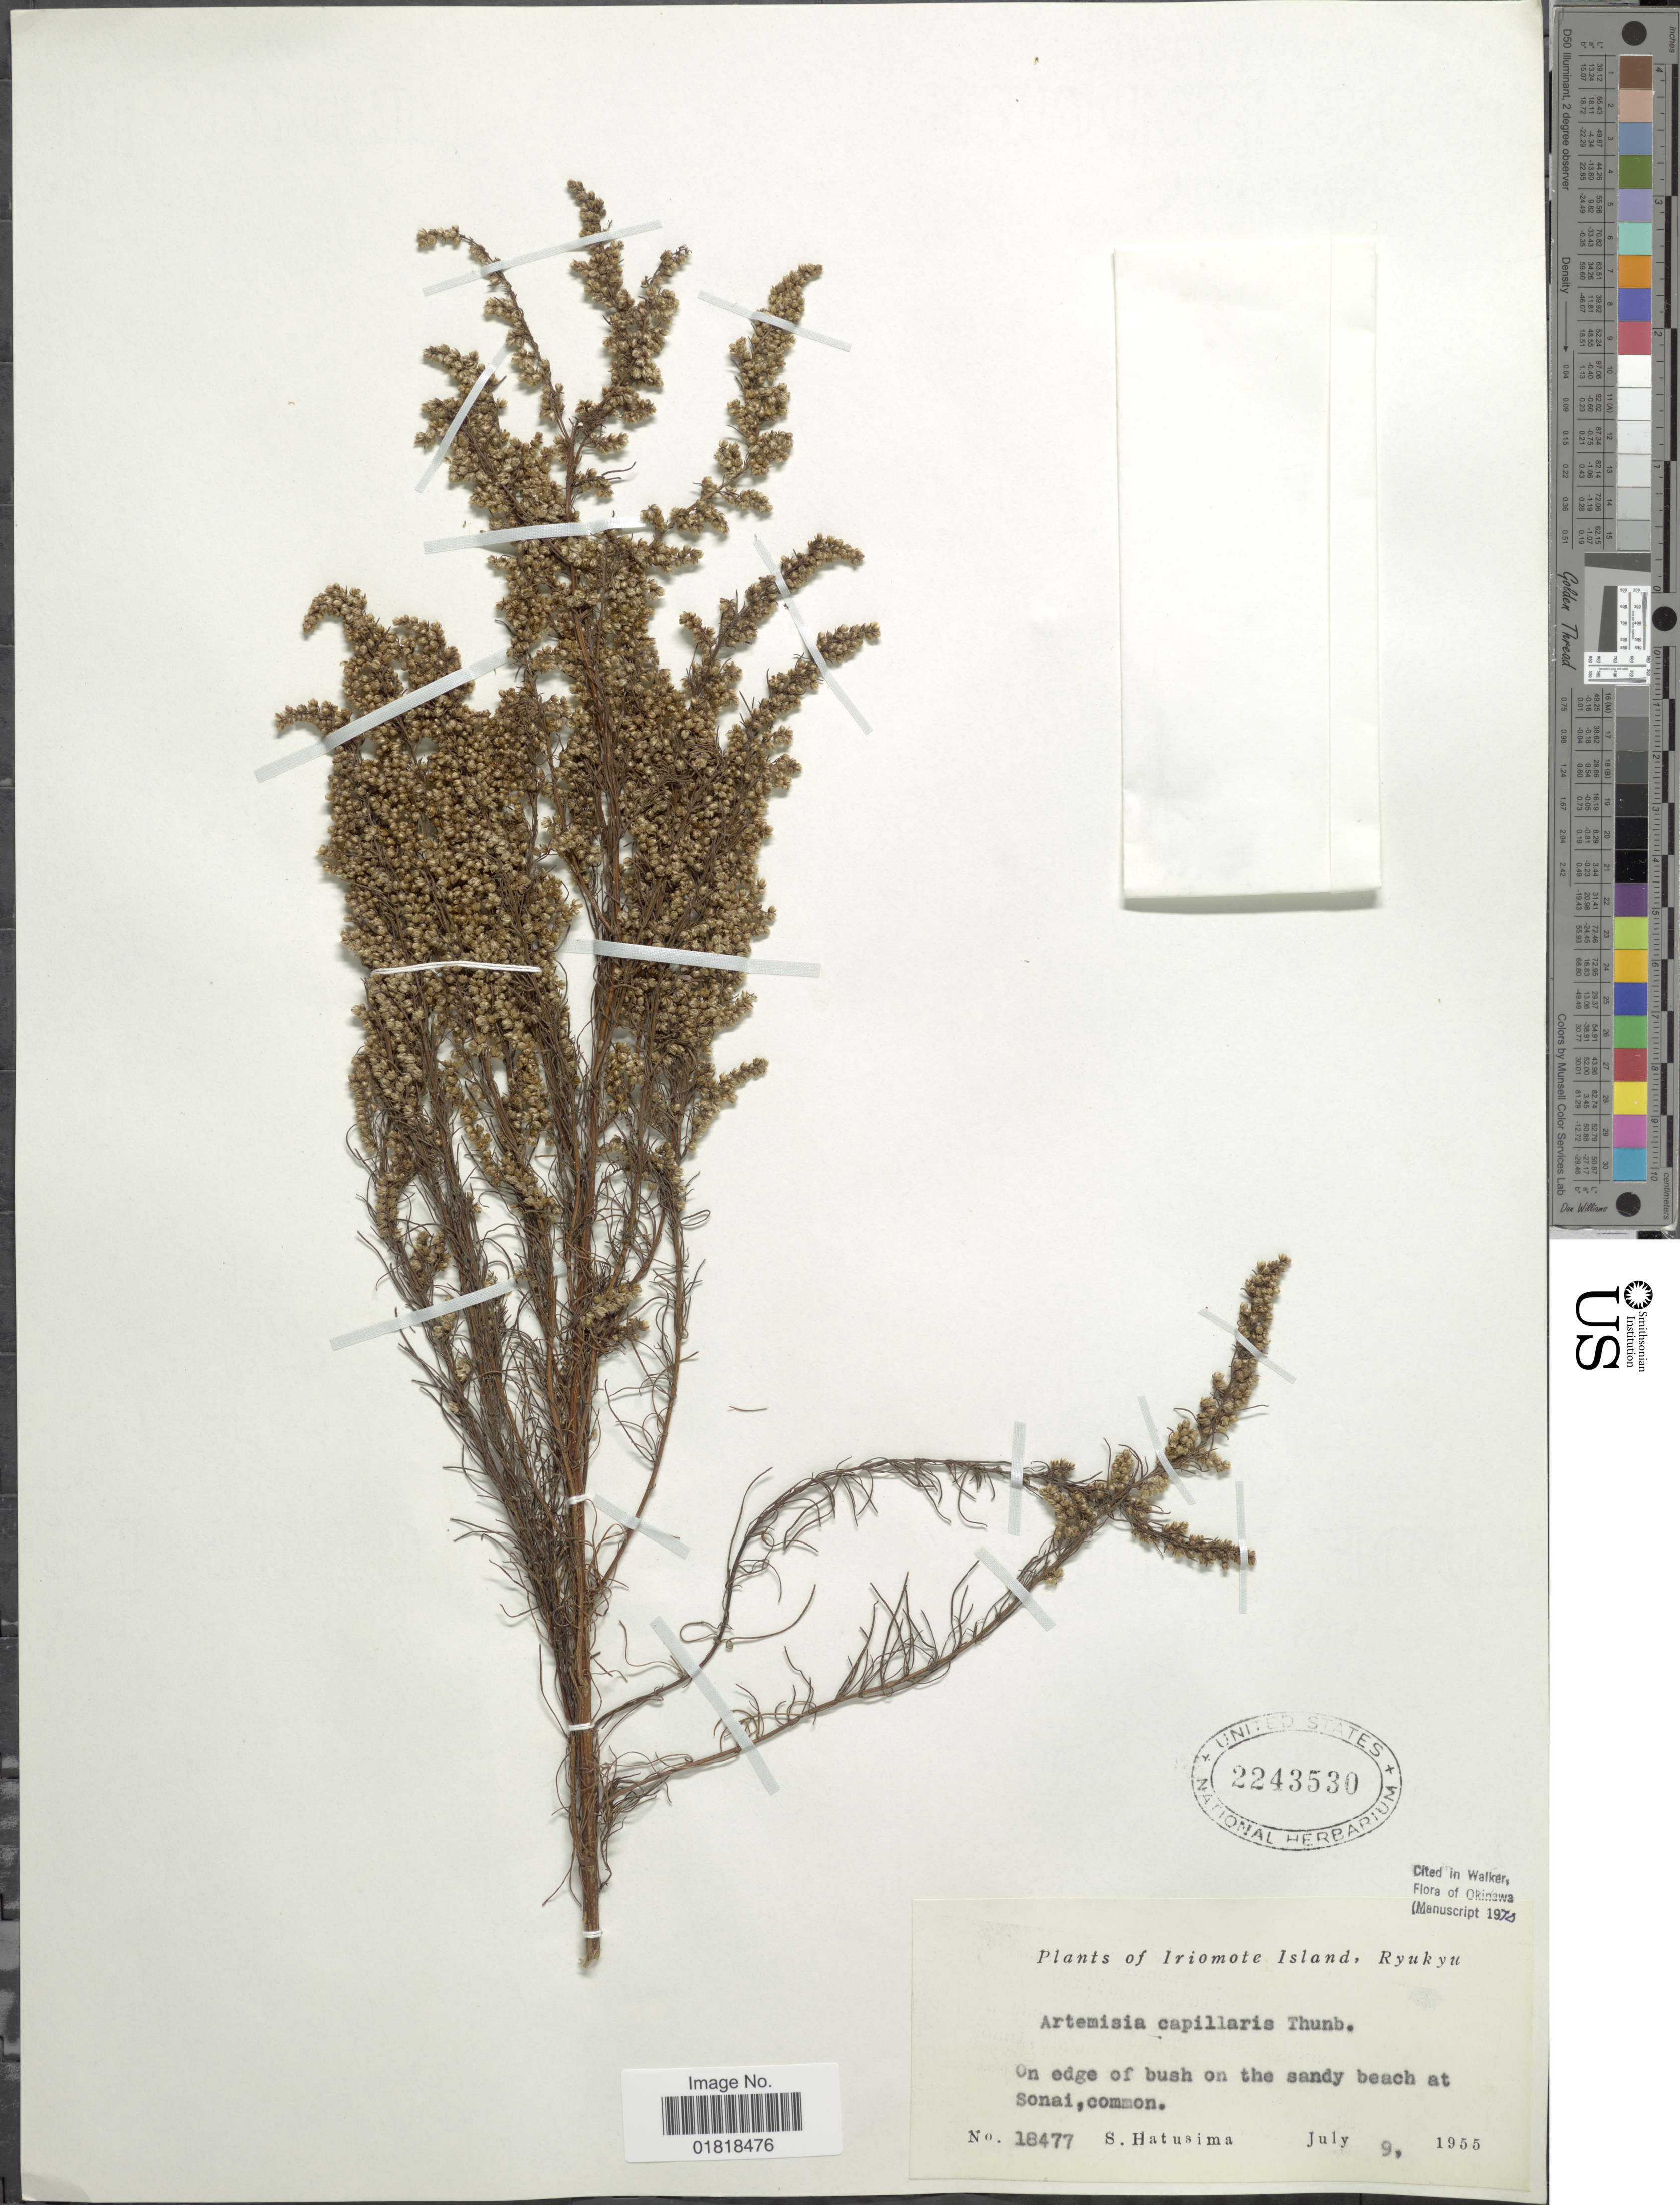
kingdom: Plantae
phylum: Tracheophyta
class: Magnoliopsida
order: Asterales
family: Asteraceae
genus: Artemisia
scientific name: Artemisia capillaris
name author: Thunb.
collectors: S. Hatusima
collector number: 18477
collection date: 1955-07-09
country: Japan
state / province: Okinawa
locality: Rykyu, on edge of bush on the sandy beach at Sonai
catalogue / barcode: US 2243530